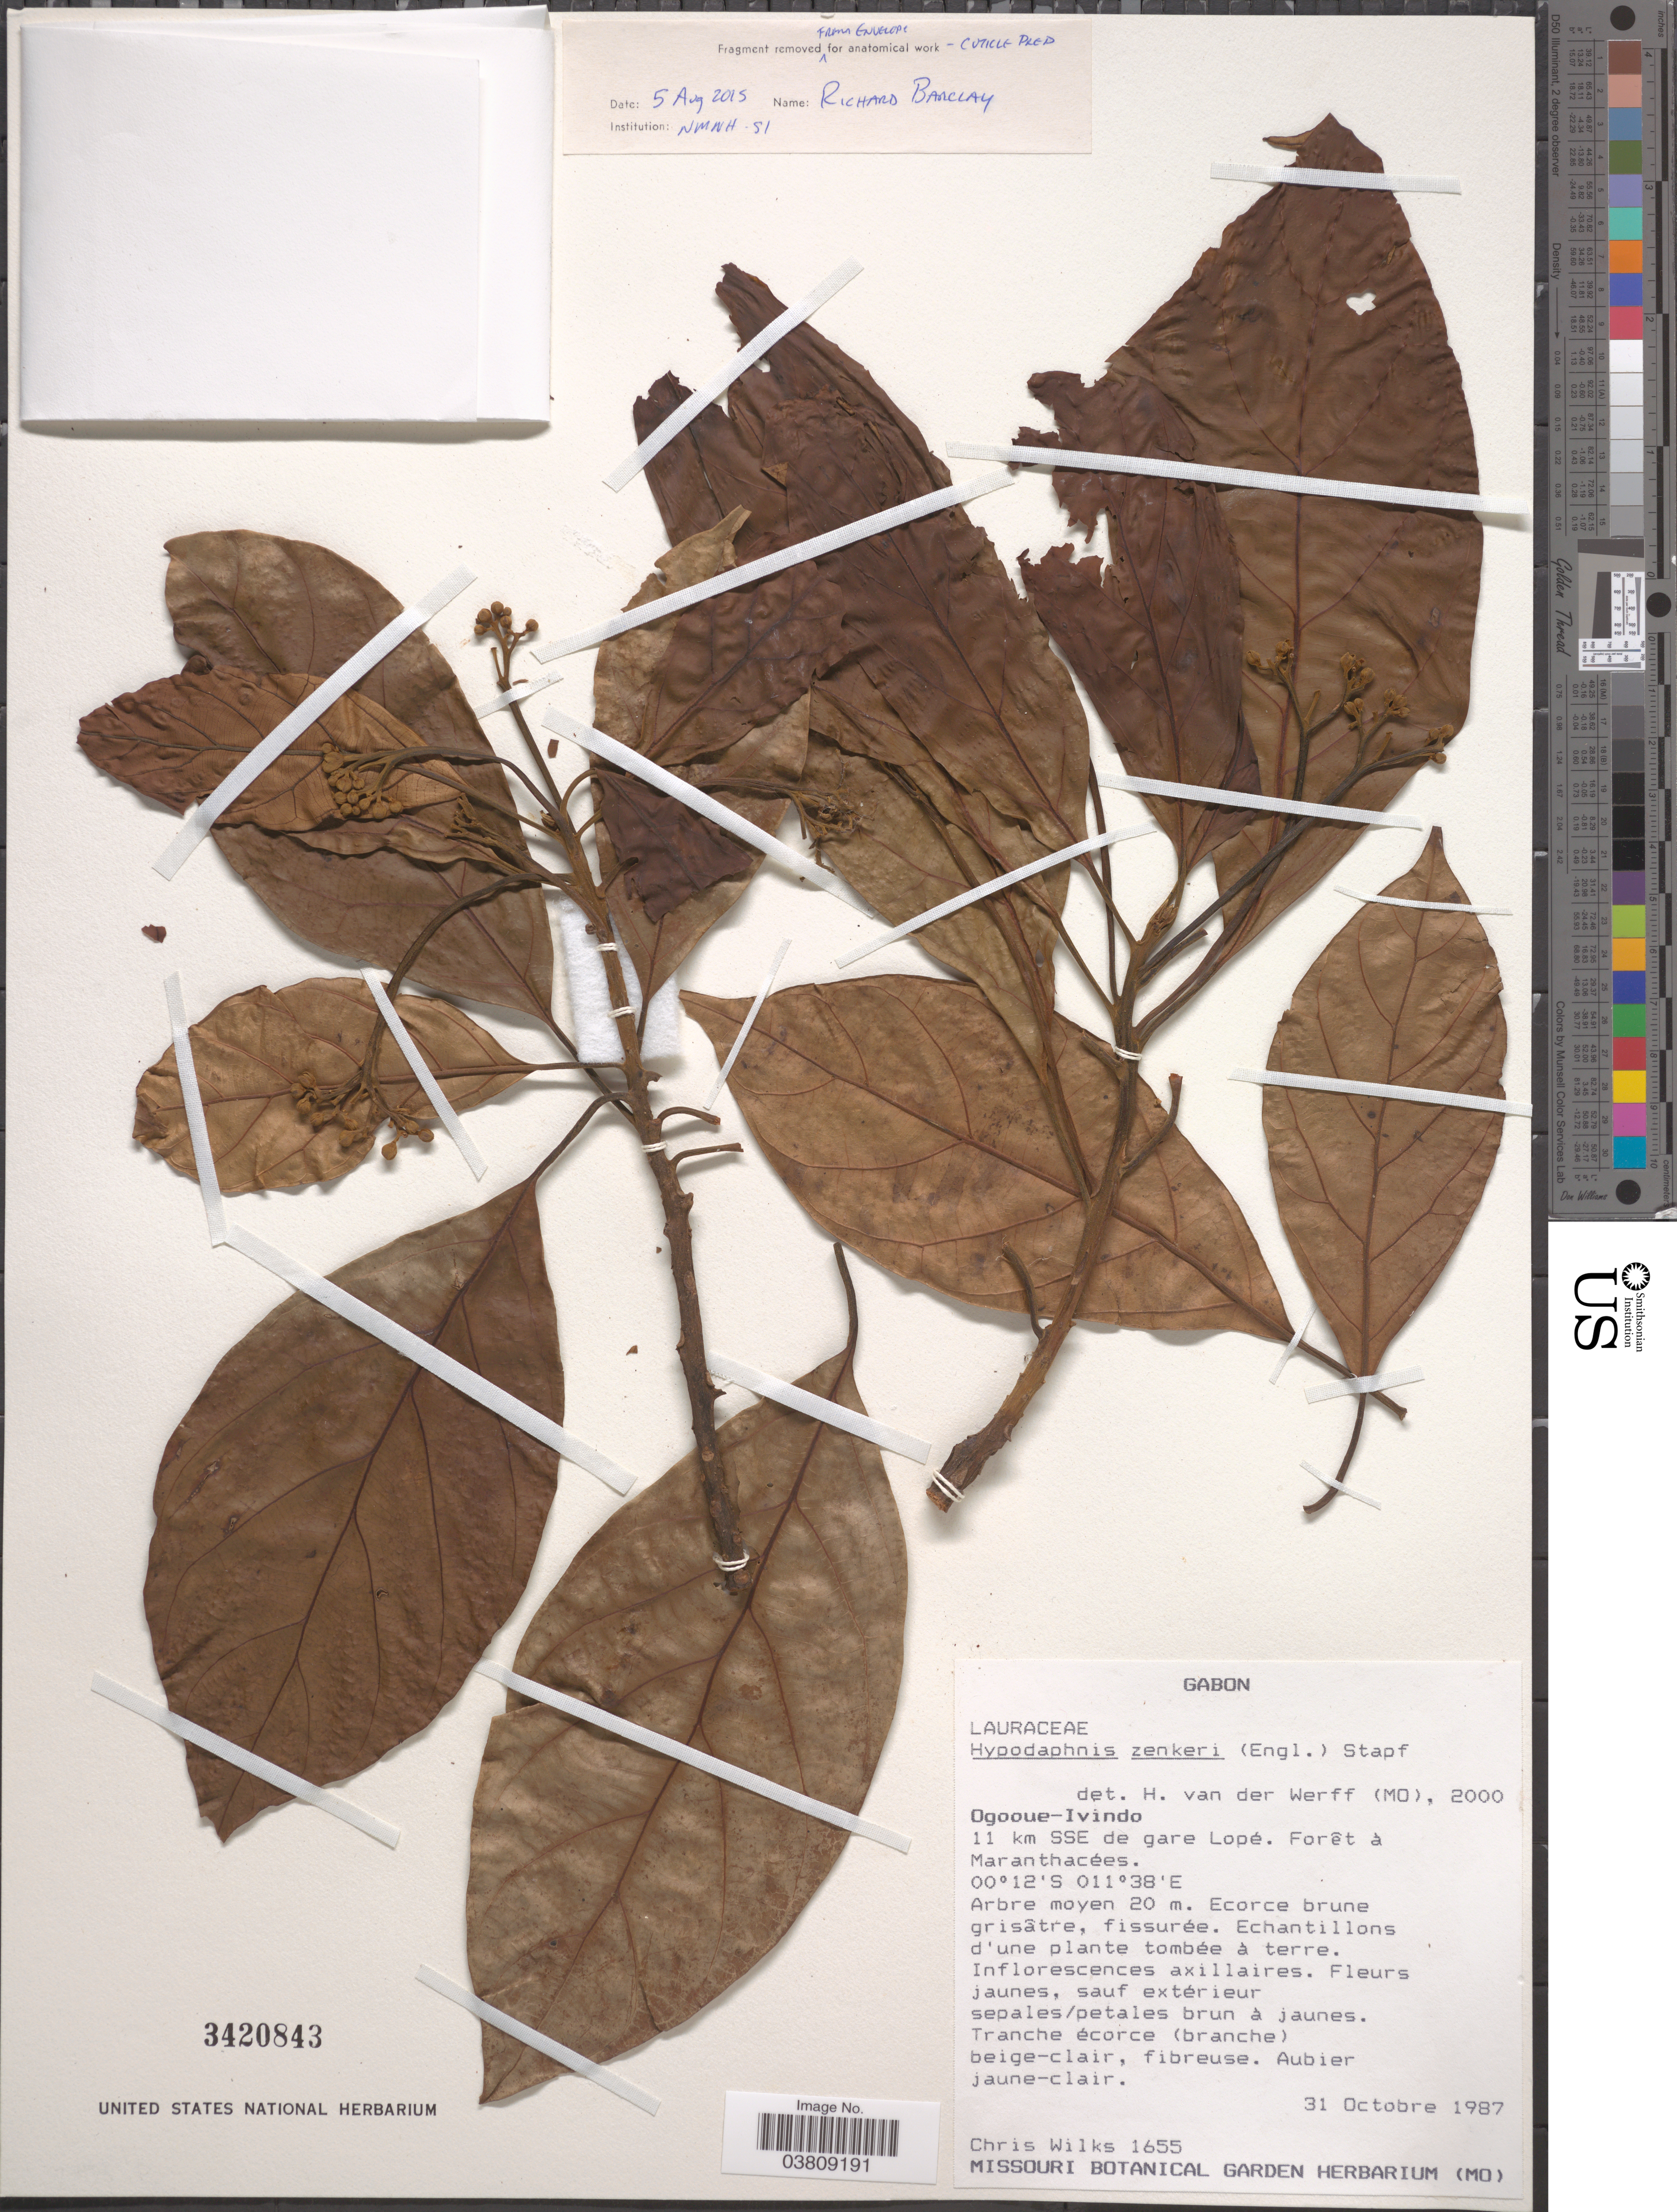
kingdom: Plantae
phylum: Tracheophyta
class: Magnoliopsida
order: Laurales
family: Lauraceae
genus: Hypodaphnis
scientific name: Hypodaphnis zenkeri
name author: Stapf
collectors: C. Wilks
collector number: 1655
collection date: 1987-10-31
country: Gabon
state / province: Ogooue-Ivindo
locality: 11 km SSE de gare Lopé. Forêt à Maranthacées.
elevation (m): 20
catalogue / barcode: US 3420843